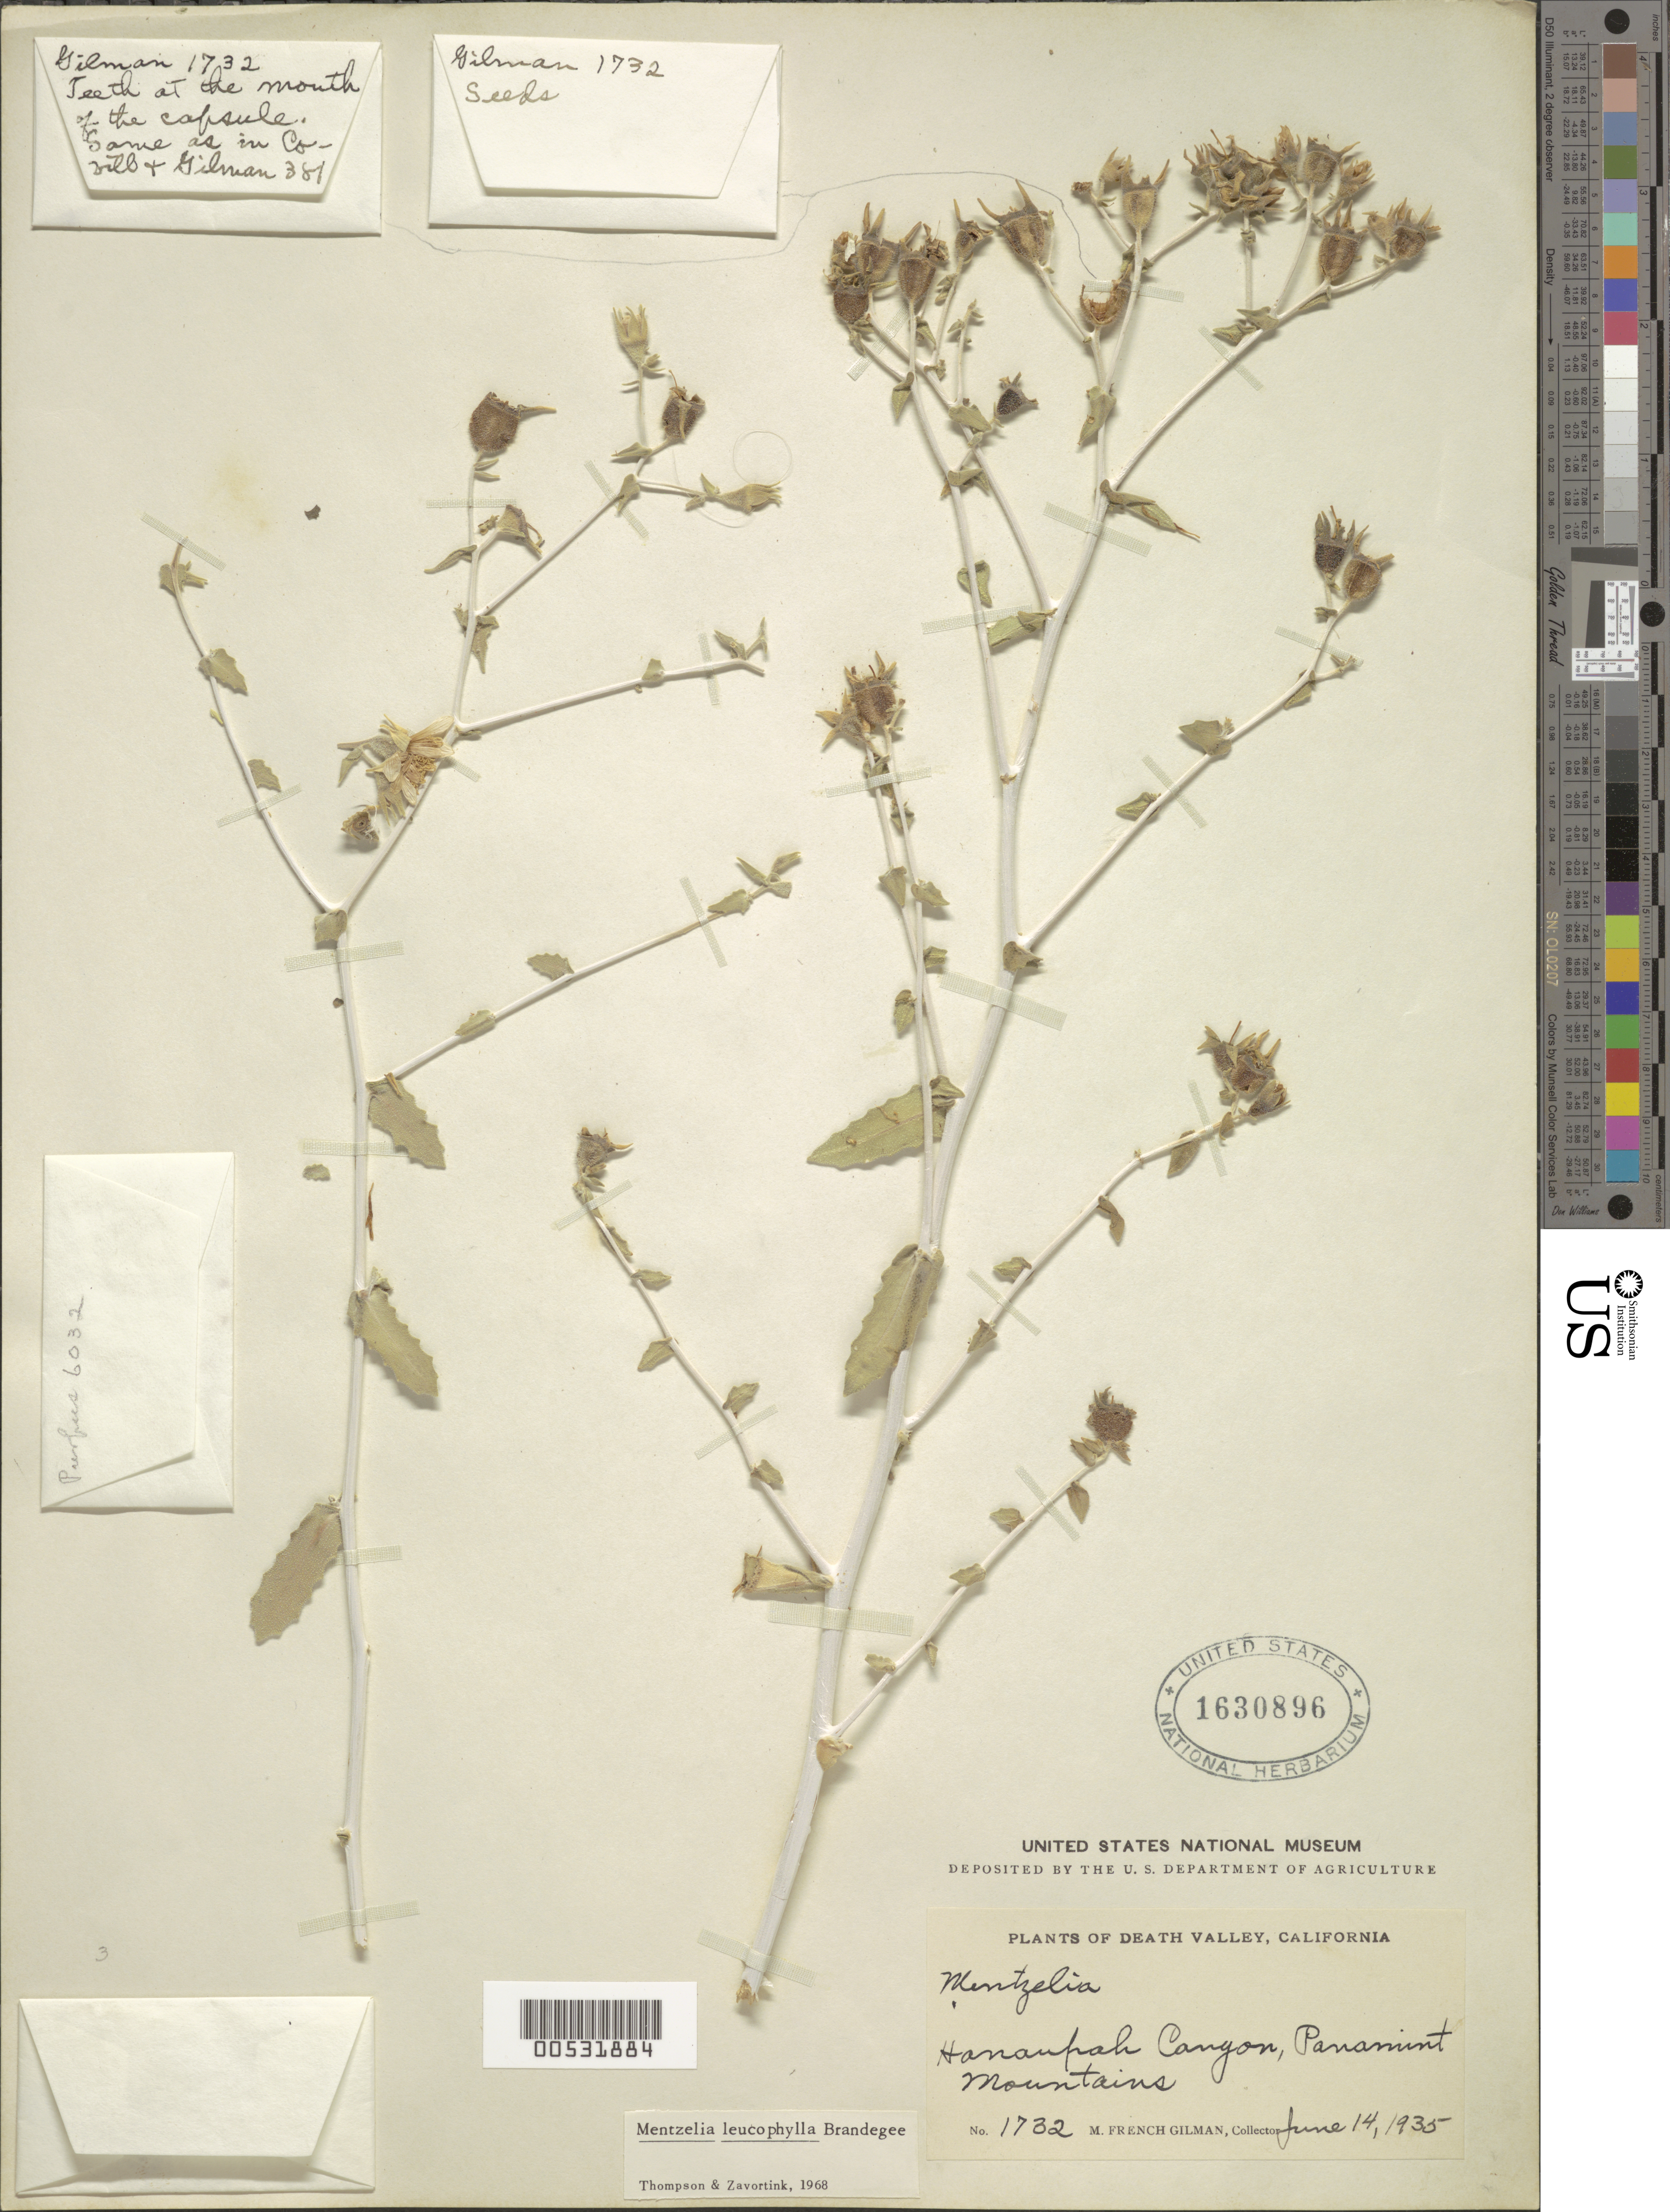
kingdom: Plantae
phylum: Tracheophyta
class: Magnoliopsida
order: Cornales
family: Loasaceae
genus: Mentzelia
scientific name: Mentzelia leucophylla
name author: Brandegee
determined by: Thompson, H. J.; Zavortink, J. E.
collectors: M. F. Gilman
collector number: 1732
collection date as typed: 14 Jun 1935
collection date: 1935-06-14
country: United States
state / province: California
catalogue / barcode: US 1630896